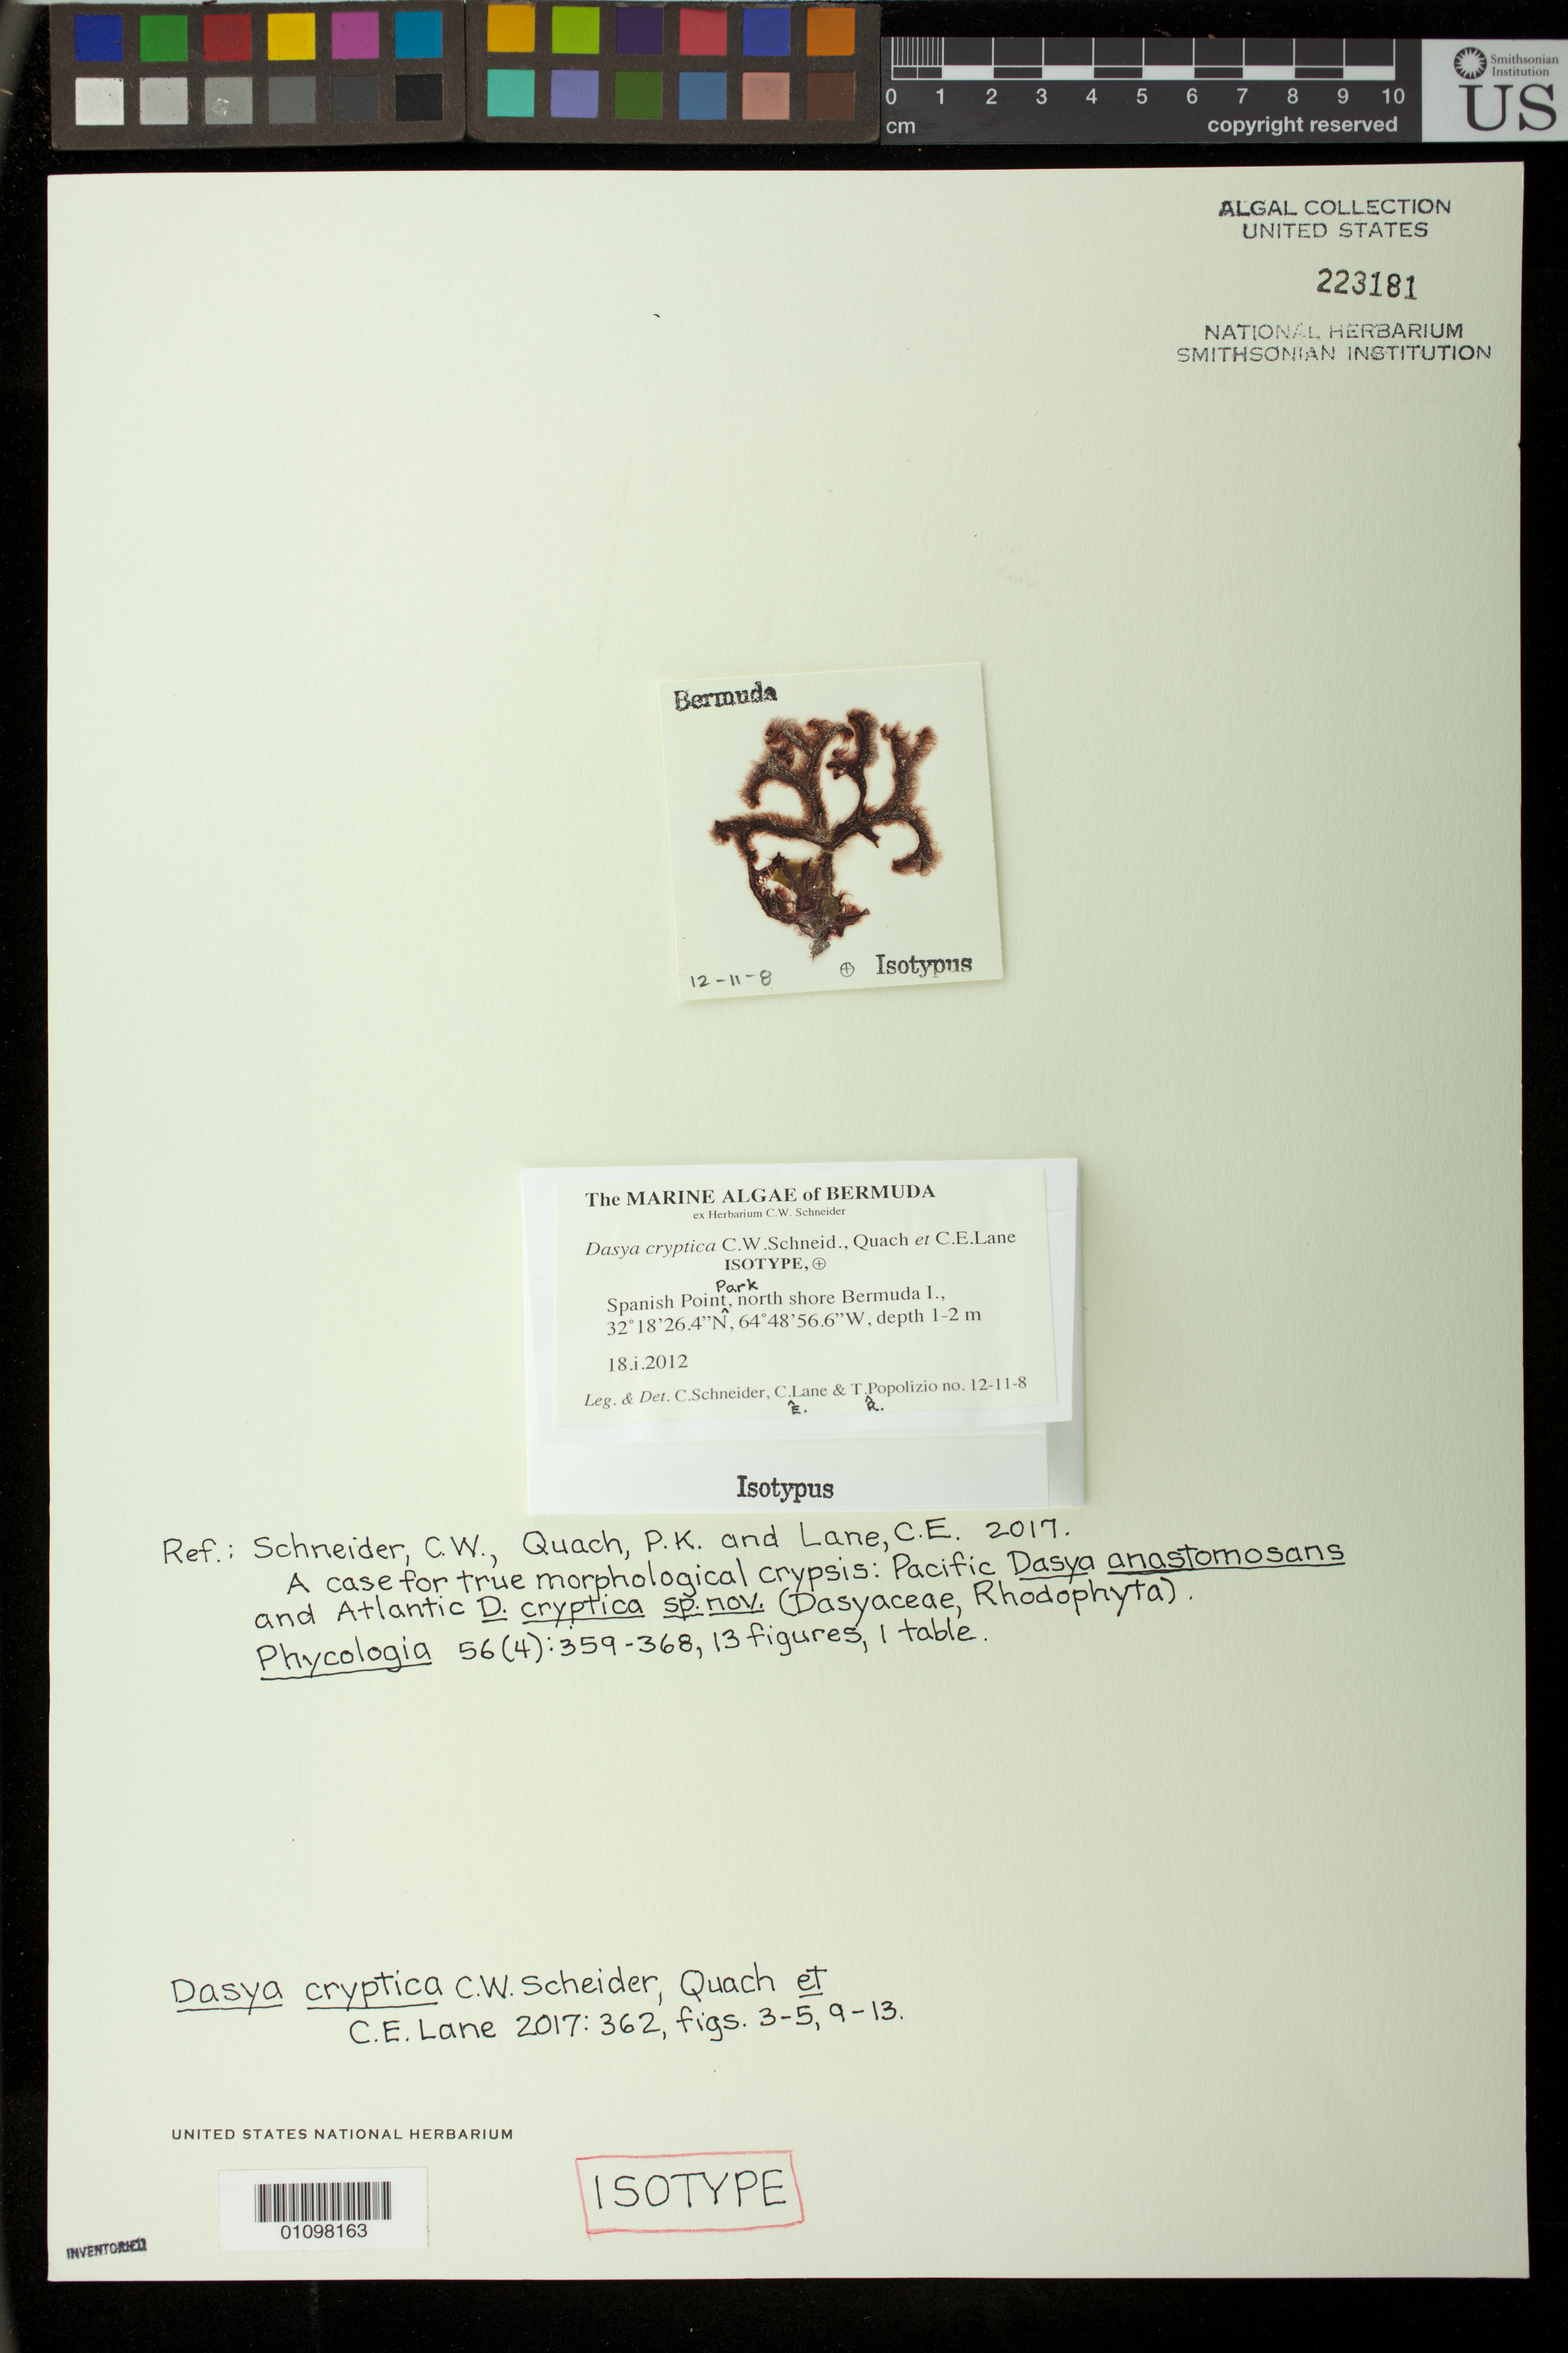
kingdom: Plantae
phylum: Rhodophyta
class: Florideophyceae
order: Ceramiales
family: Dasyaceae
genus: Dasya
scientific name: Dasya cryptica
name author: C.W. Schneid. et al.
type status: Isotype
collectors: C. W. Schneider, C. E. Lane & T. Popolizio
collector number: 12-11-8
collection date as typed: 18 Jan 2012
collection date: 2012-01-18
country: Bermuda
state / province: Pembroke Parish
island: Bermuda Island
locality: Spanish Point Park, north shore of Bermuda Island.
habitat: Depth 1-2 m.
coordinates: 32°18' 26.4" N, 64°48"56.6" W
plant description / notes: GenBank KX913337, KX913357.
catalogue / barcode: US 223181